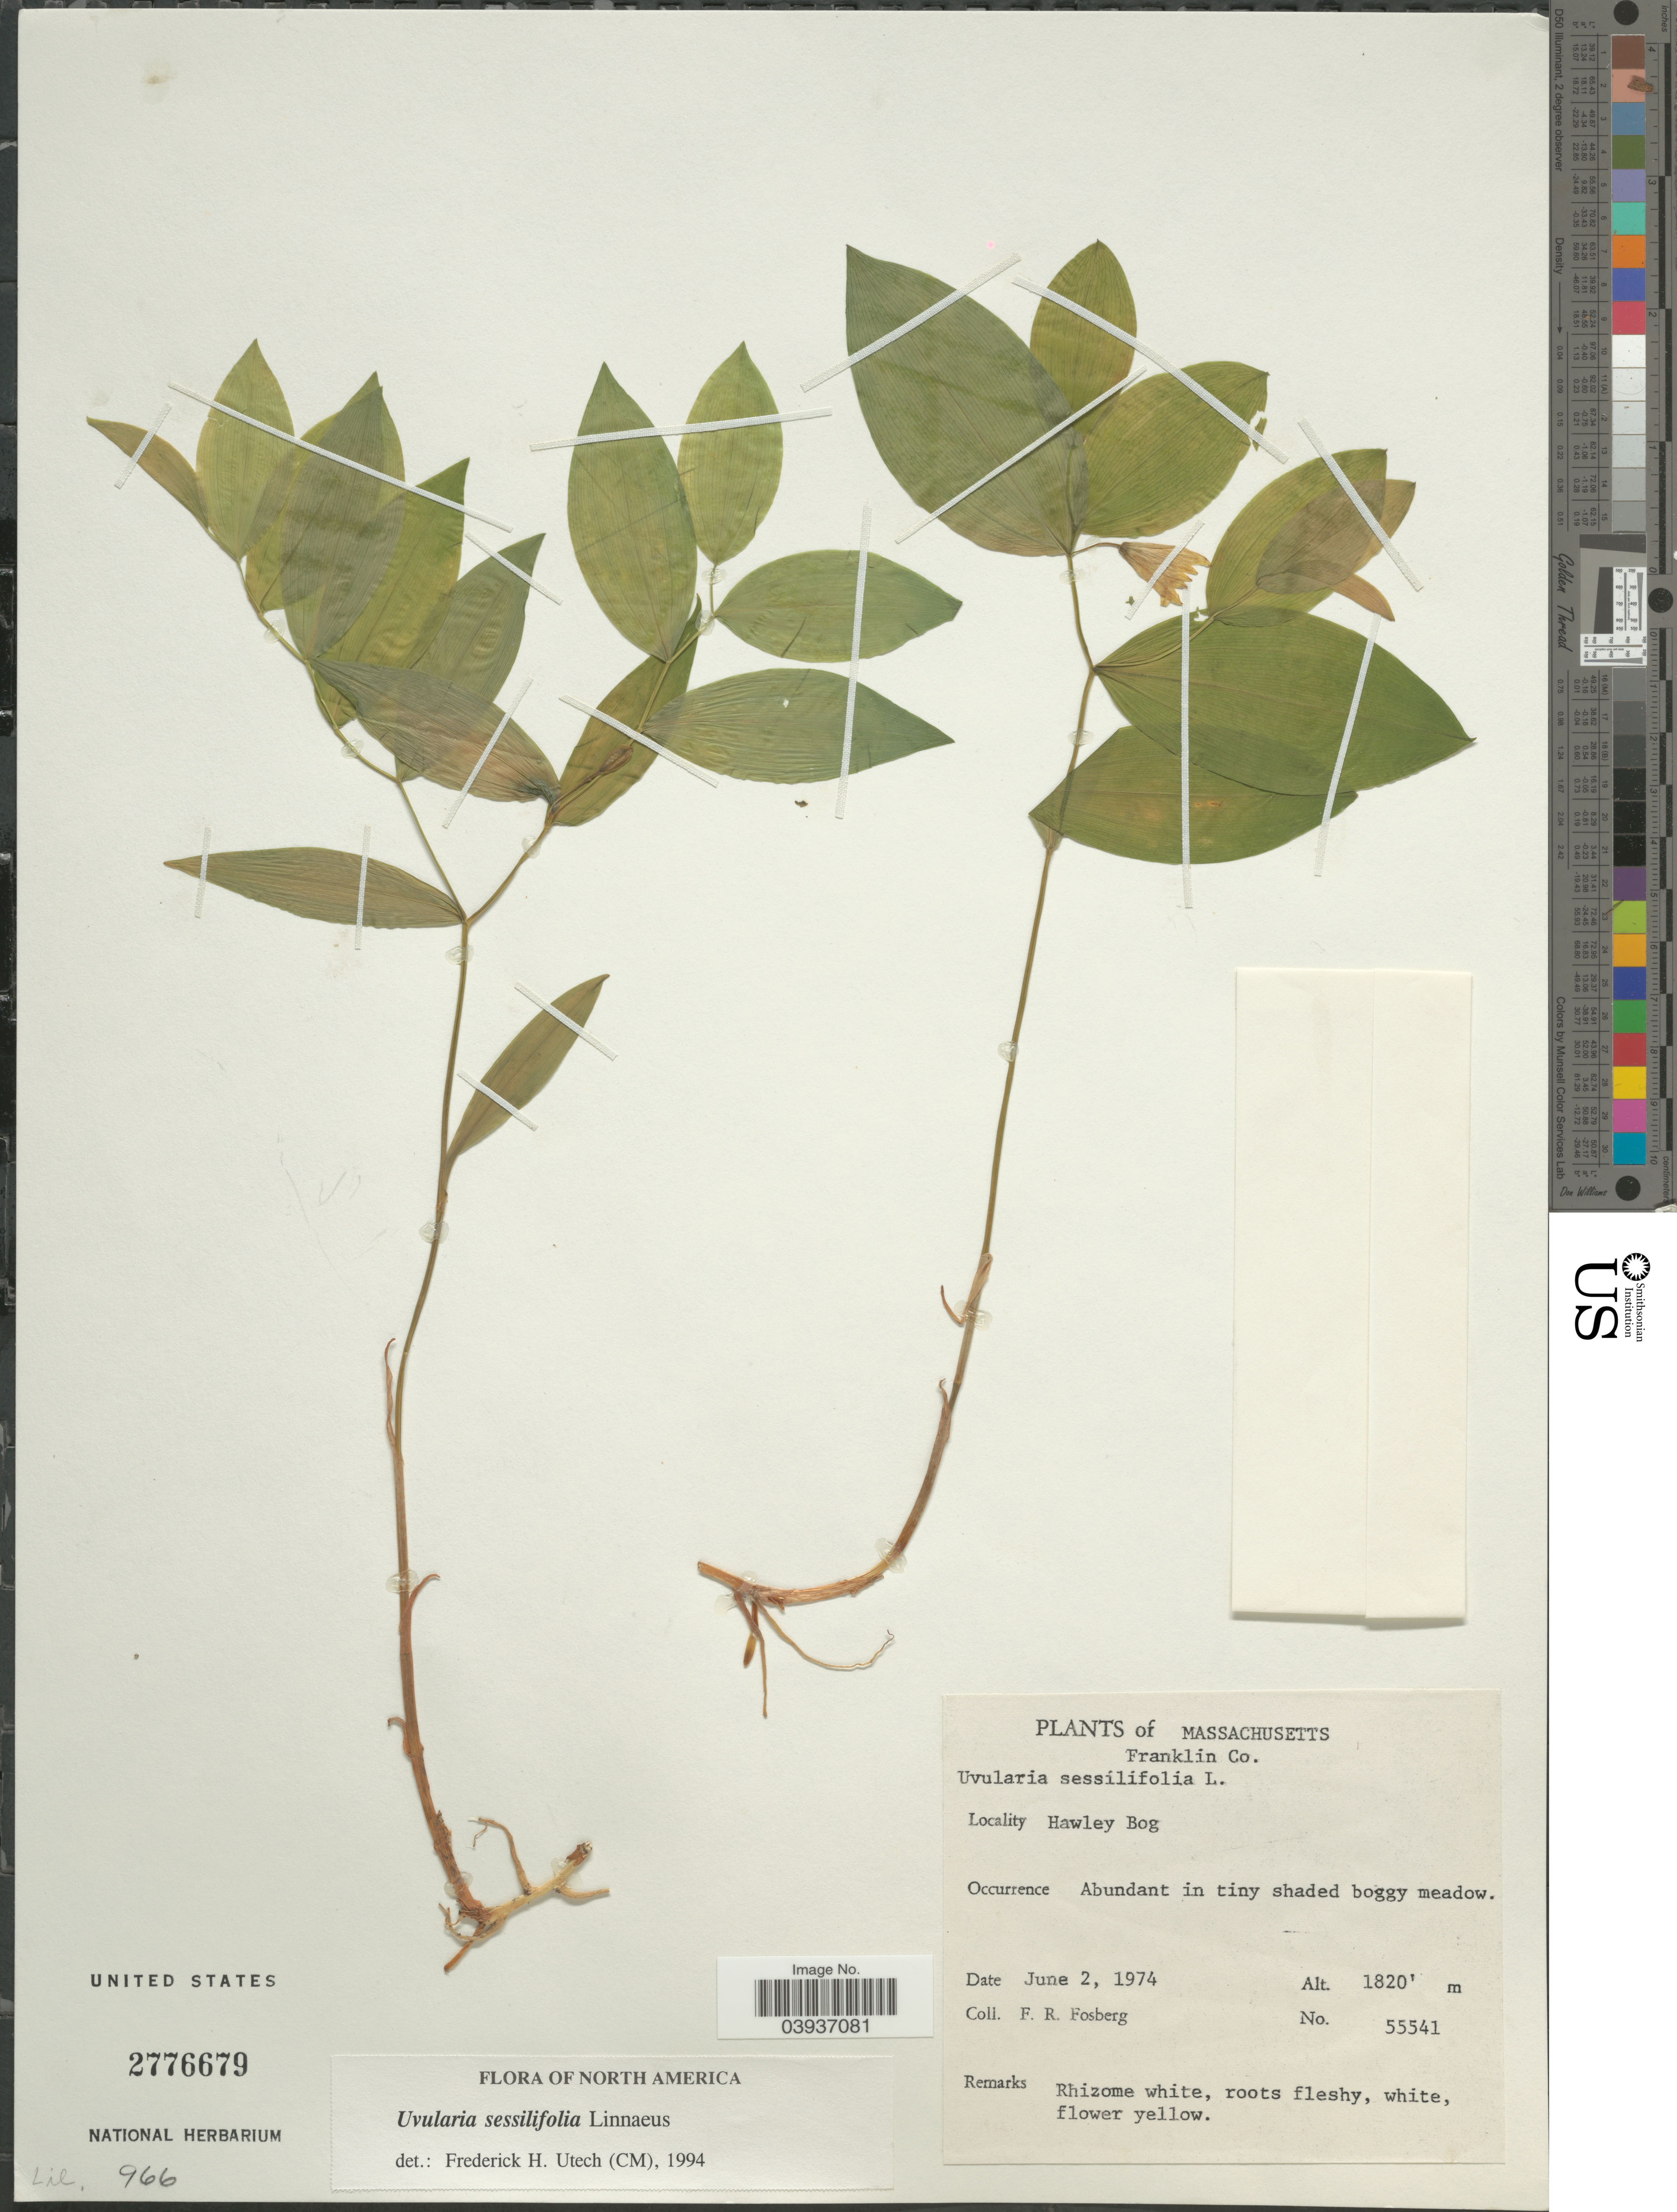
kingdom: Plantae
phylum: Tracheophyta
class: Liliopsida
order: Liliales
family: Colchicaceae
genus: Uvularia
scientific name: Uvularia sessilifolia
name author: L.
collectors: F. R. Fosberg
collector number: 55541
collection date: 1974-06-02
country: United States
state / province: Massachusetts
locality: Franklin Co. Hawley Bog.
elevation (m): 555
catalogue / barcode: US 2776679